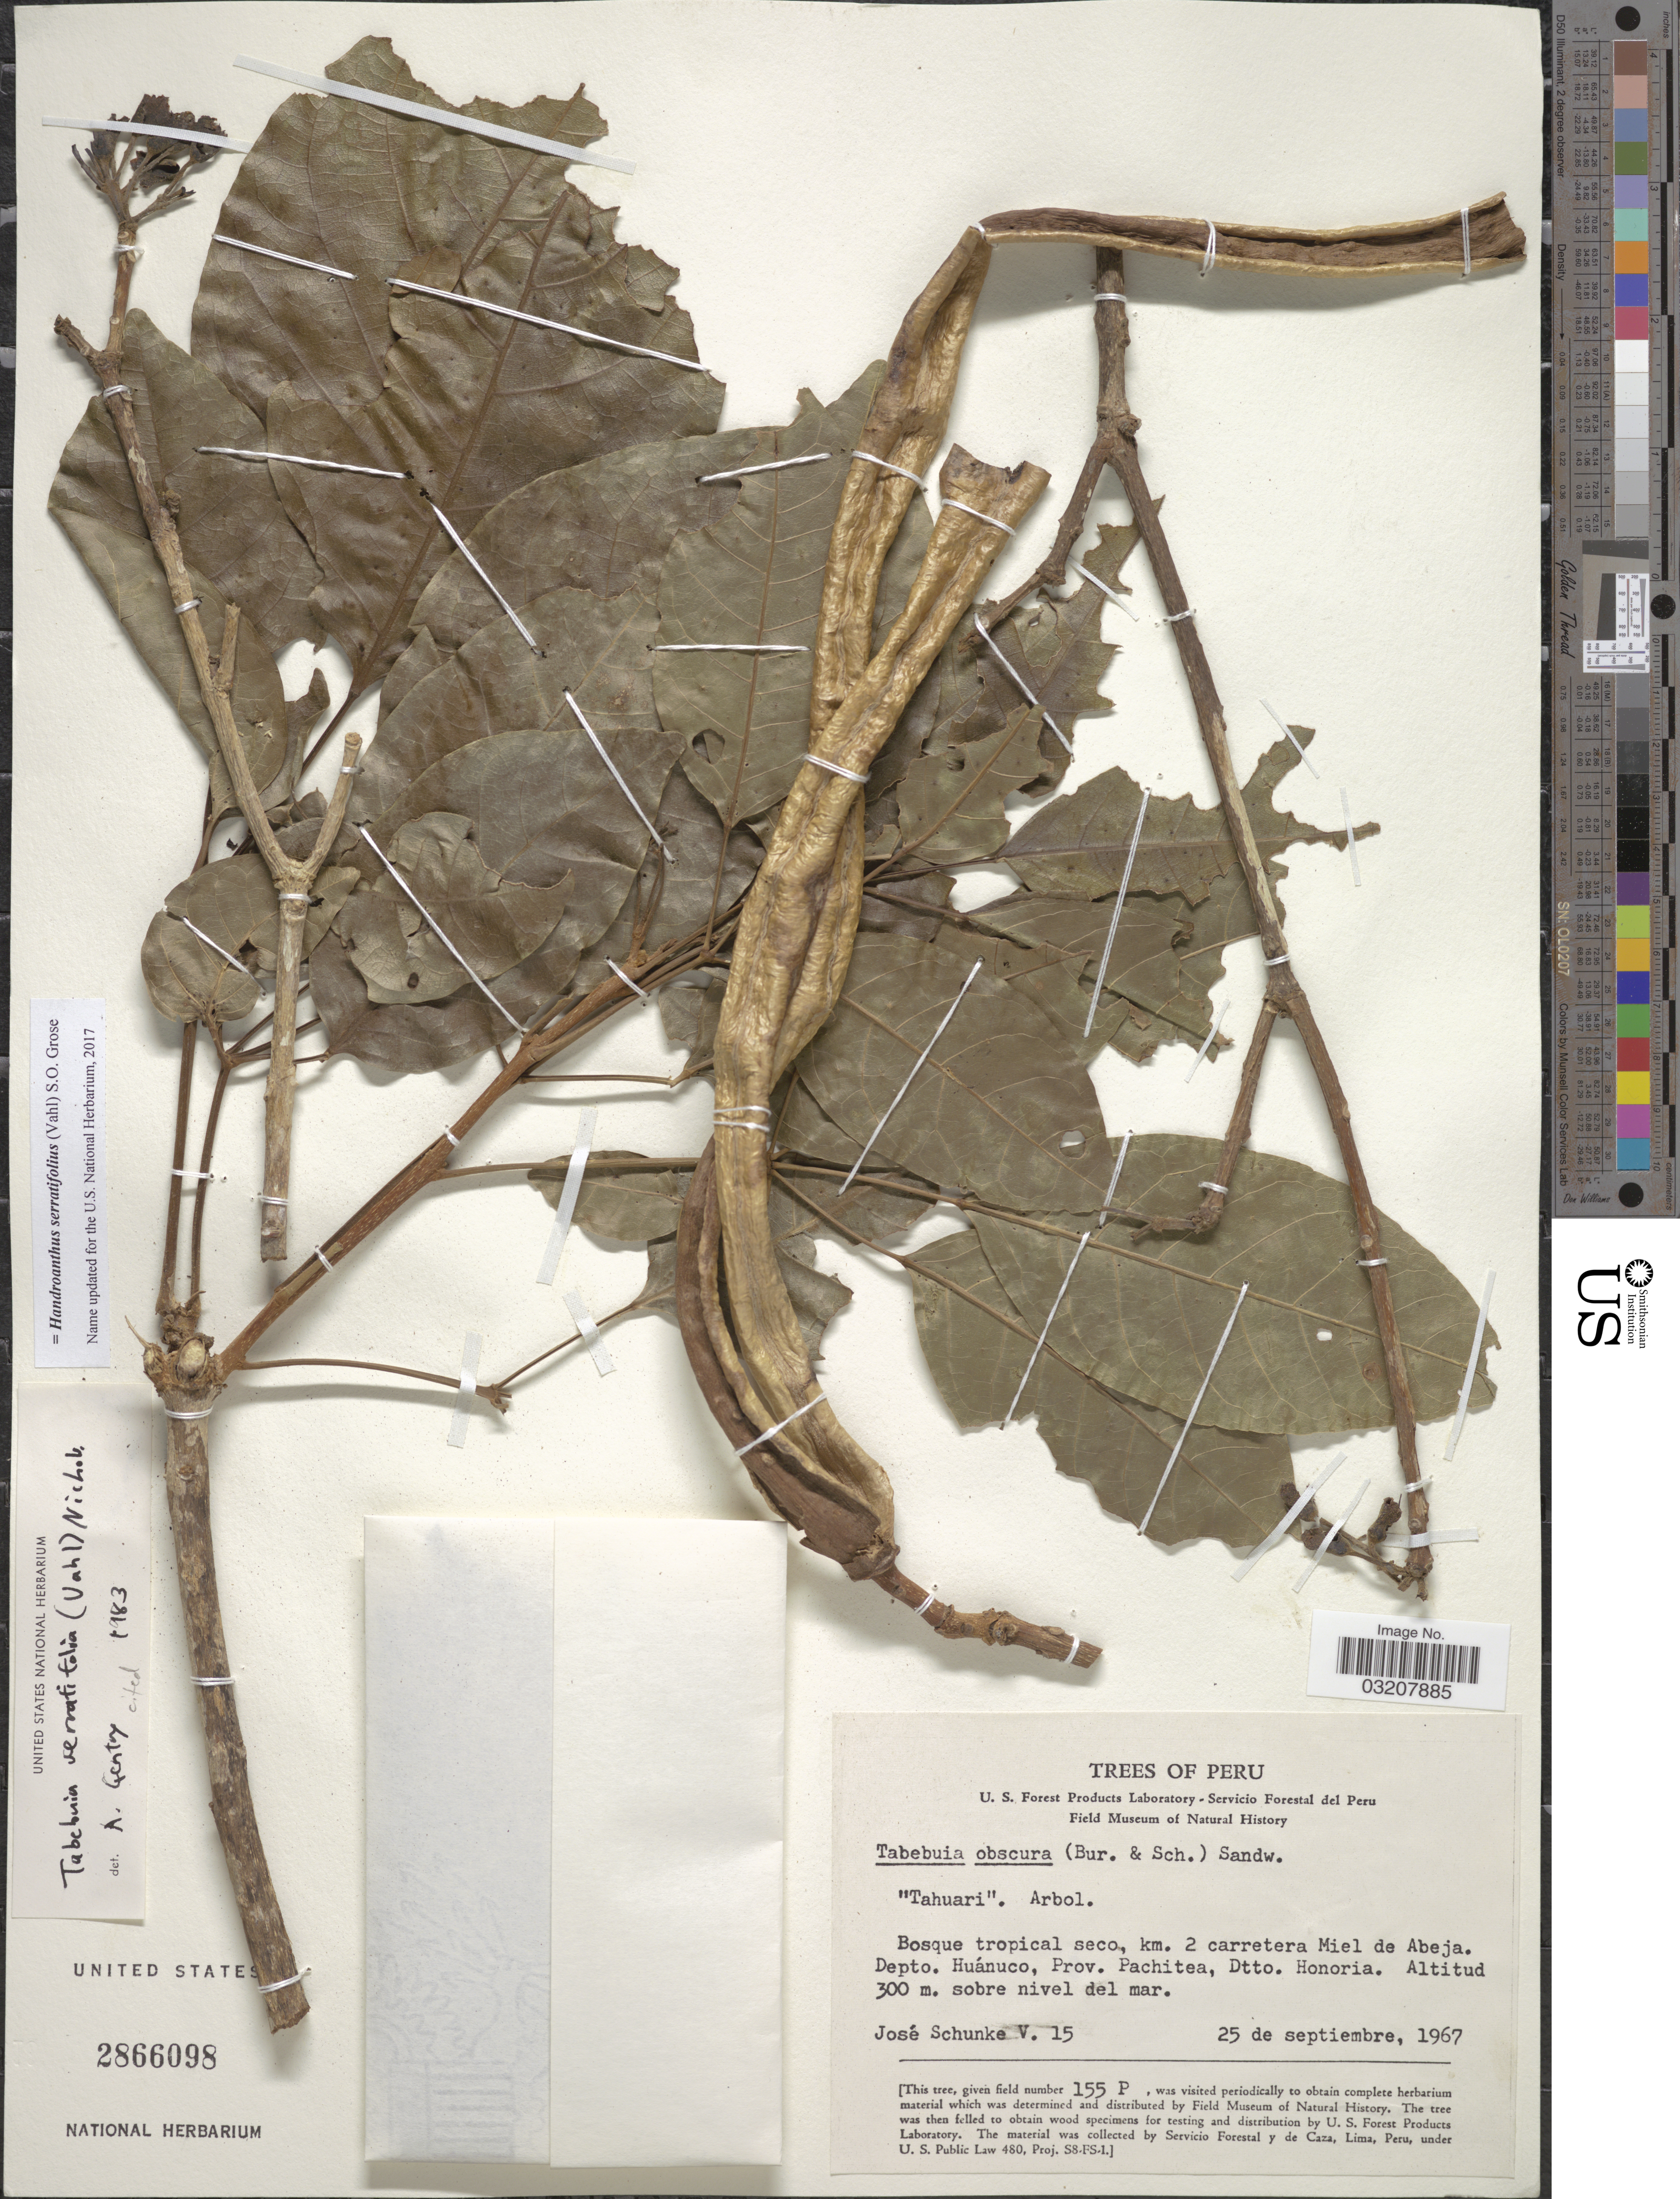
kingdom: Plantae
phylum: Tracheophyta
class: Magnoliopsida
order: Lamiales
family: Bignoniaceae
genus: Handroanthus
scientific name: Handroanthus serratifolius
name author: (Vahl) S.O. Grose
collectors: J. Schunke Vigo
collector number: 15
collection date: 1967-09-25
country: Peru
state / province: Huánuco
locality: Bosque tropical seco, km. 2 carretera Miel de Abeja. Depto. Huánuco, Prov. Pachitea, Dtto. Honoria.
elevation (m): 300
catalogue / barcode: US 2866098